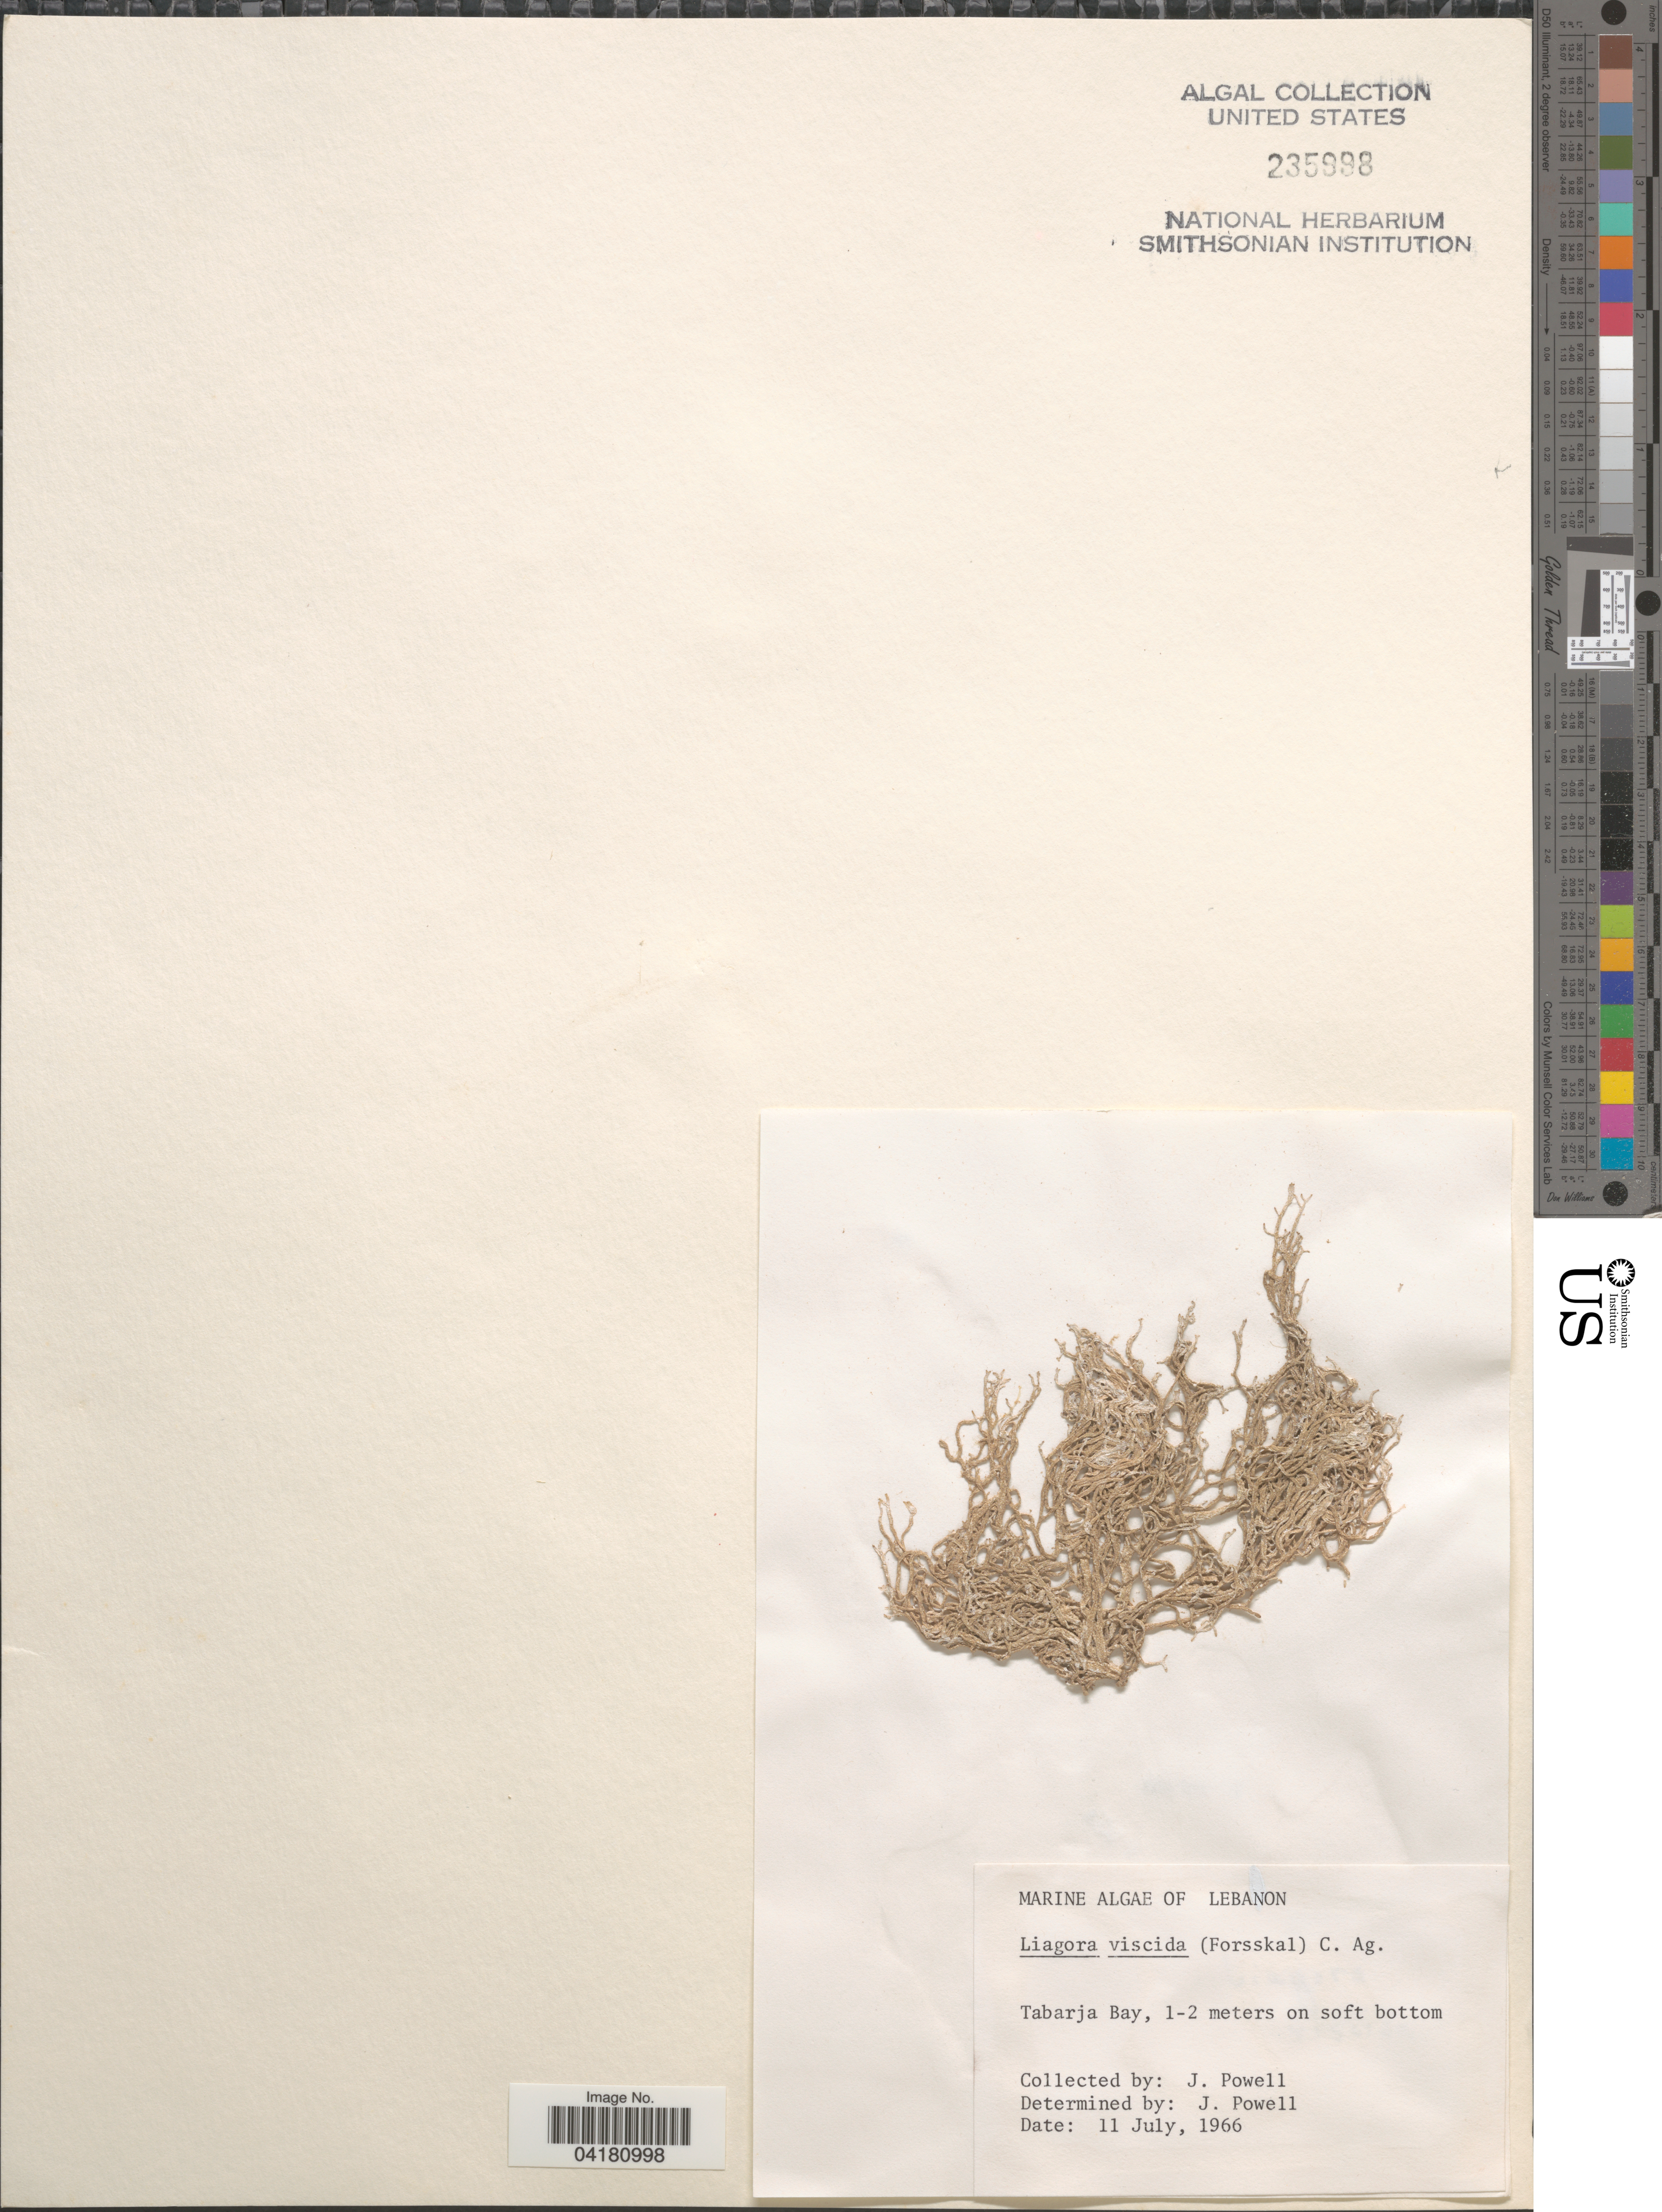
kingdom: Plantae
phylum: Rhodophyta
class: Florideophyceae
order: Nemaliales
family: Liagoraceae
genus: Liagora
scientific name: Liagora viscida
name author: (Forssk.) C. Agardh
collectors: J. Powell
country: Lebanon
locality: Tabarja Bay.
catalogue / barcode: US 235998